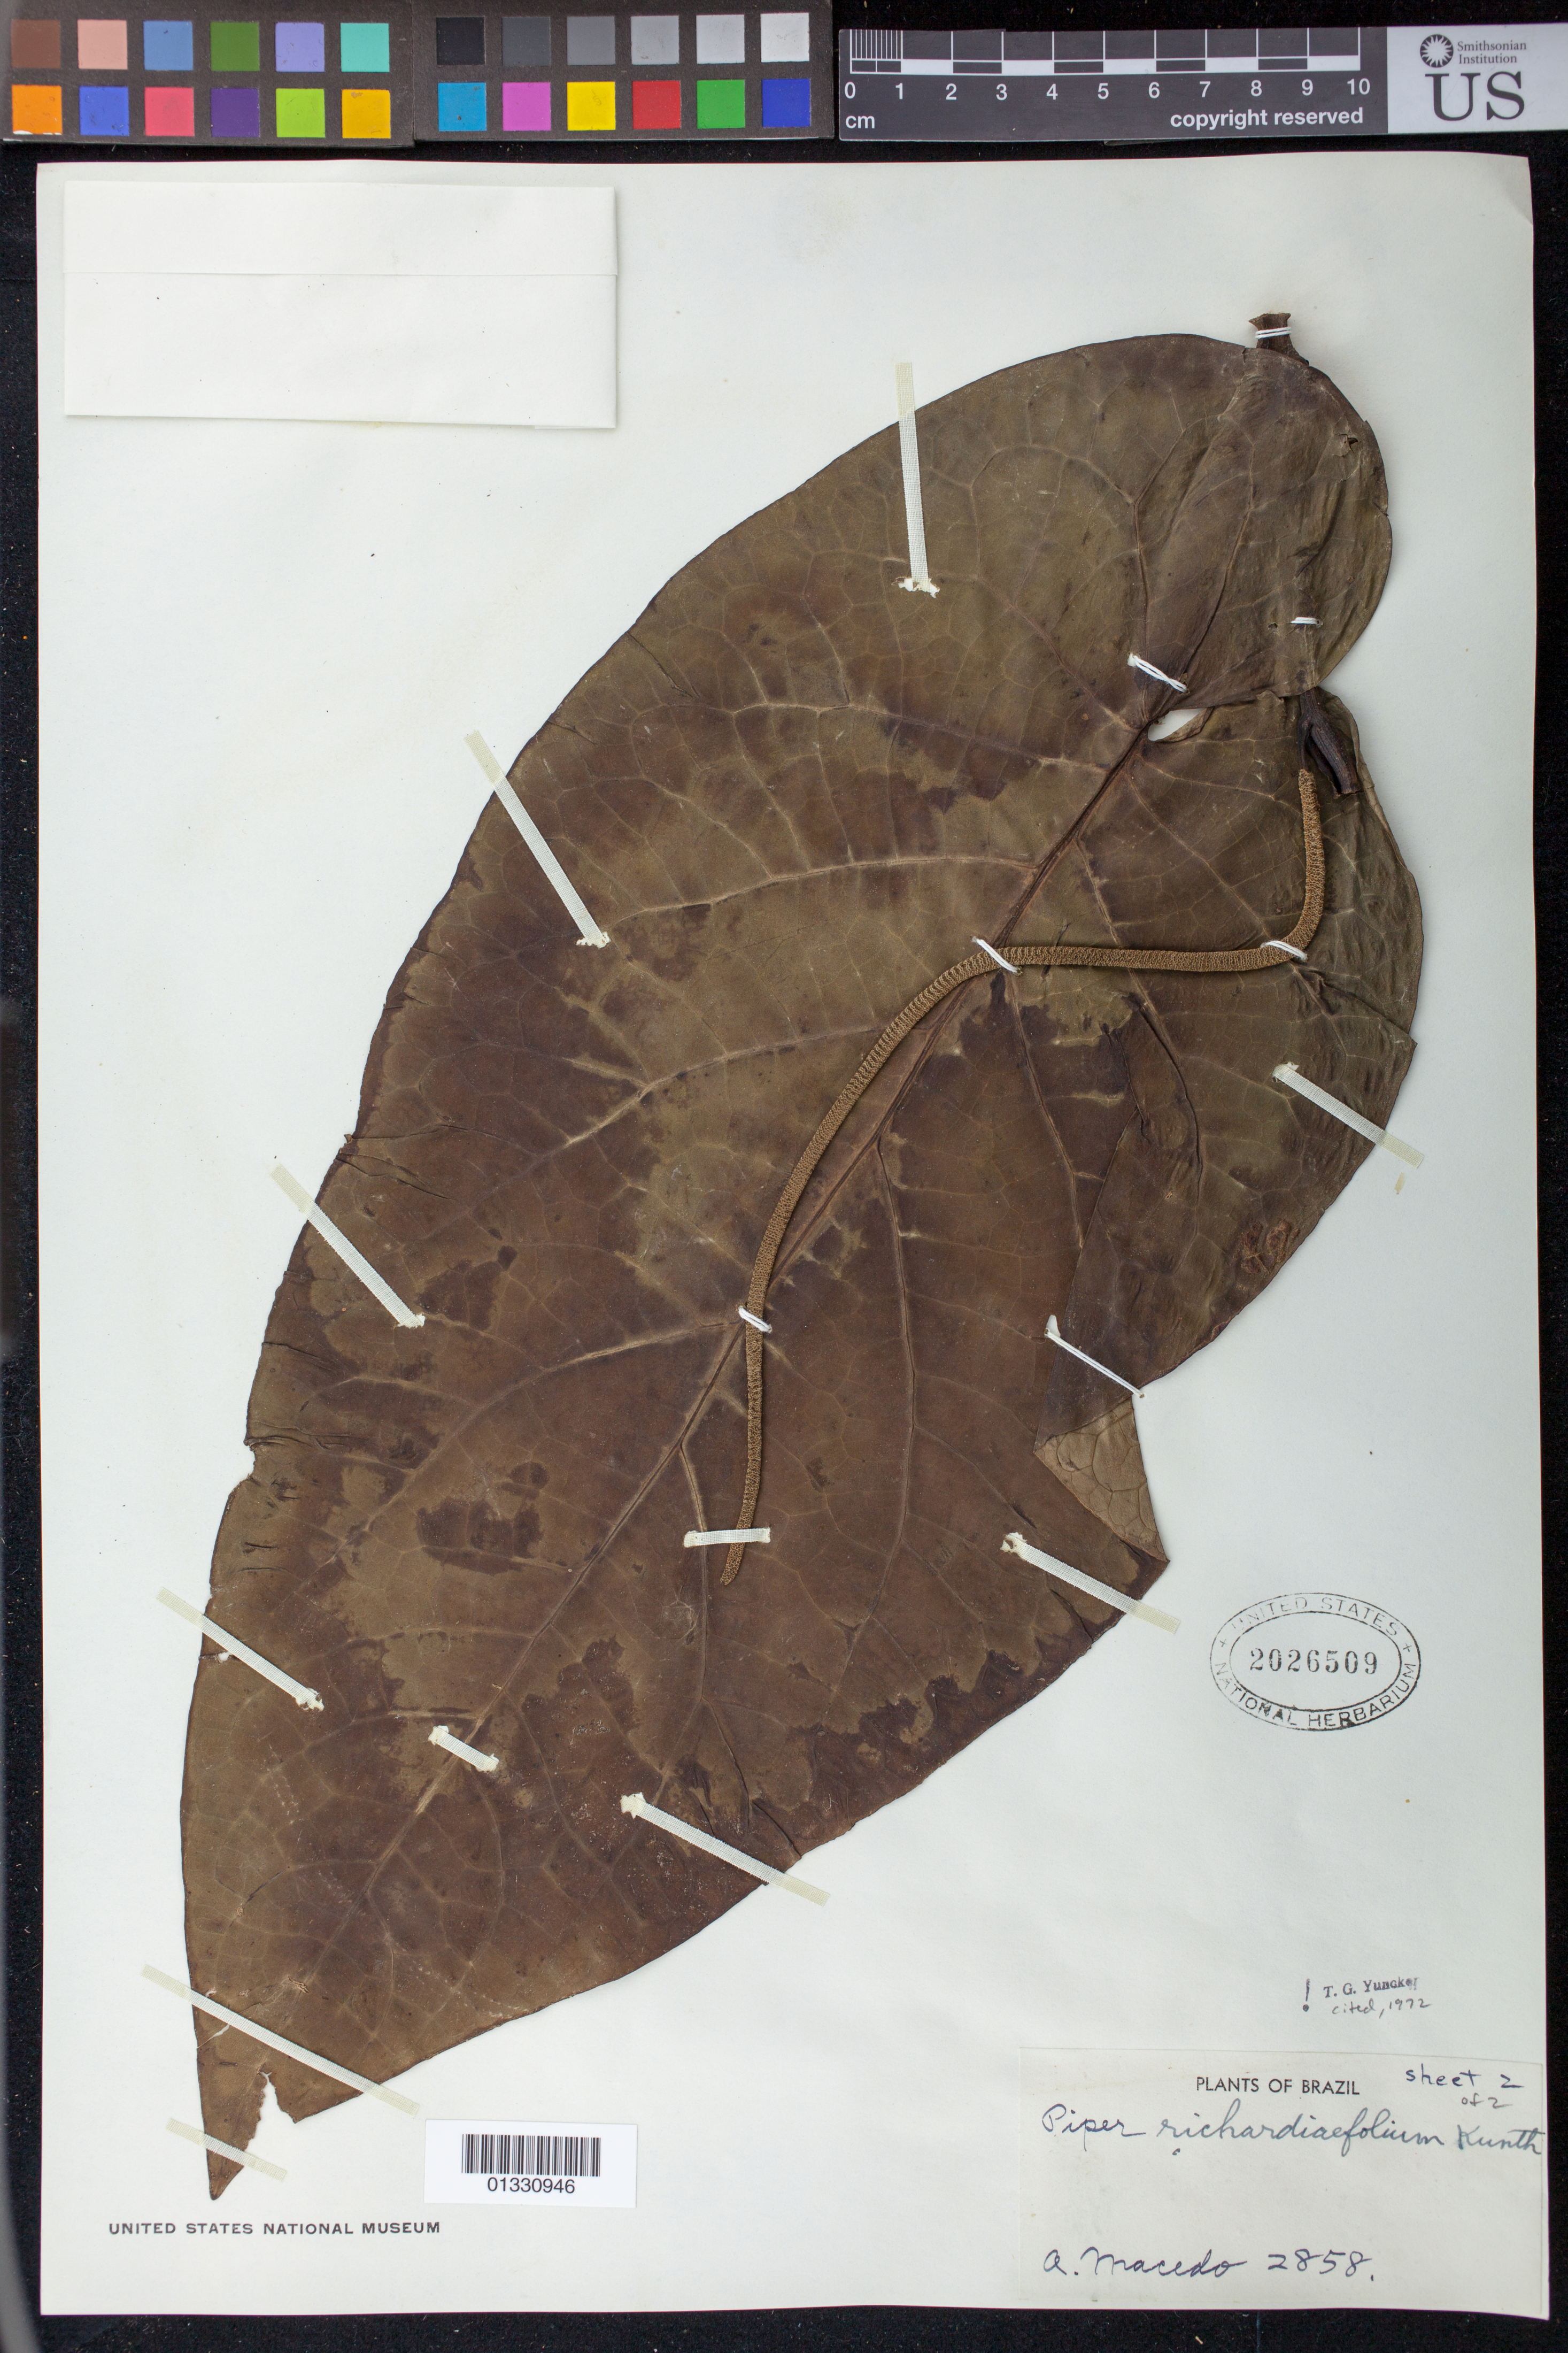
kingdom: Plantae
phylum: Tracheophyta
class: Magnoliopsida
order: Piperales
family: Piperaceae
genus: Piper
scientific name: Piper richardiifolium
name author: Kunth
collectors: A. Macedo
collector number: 2858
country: Brazil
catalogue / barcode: US 2026509